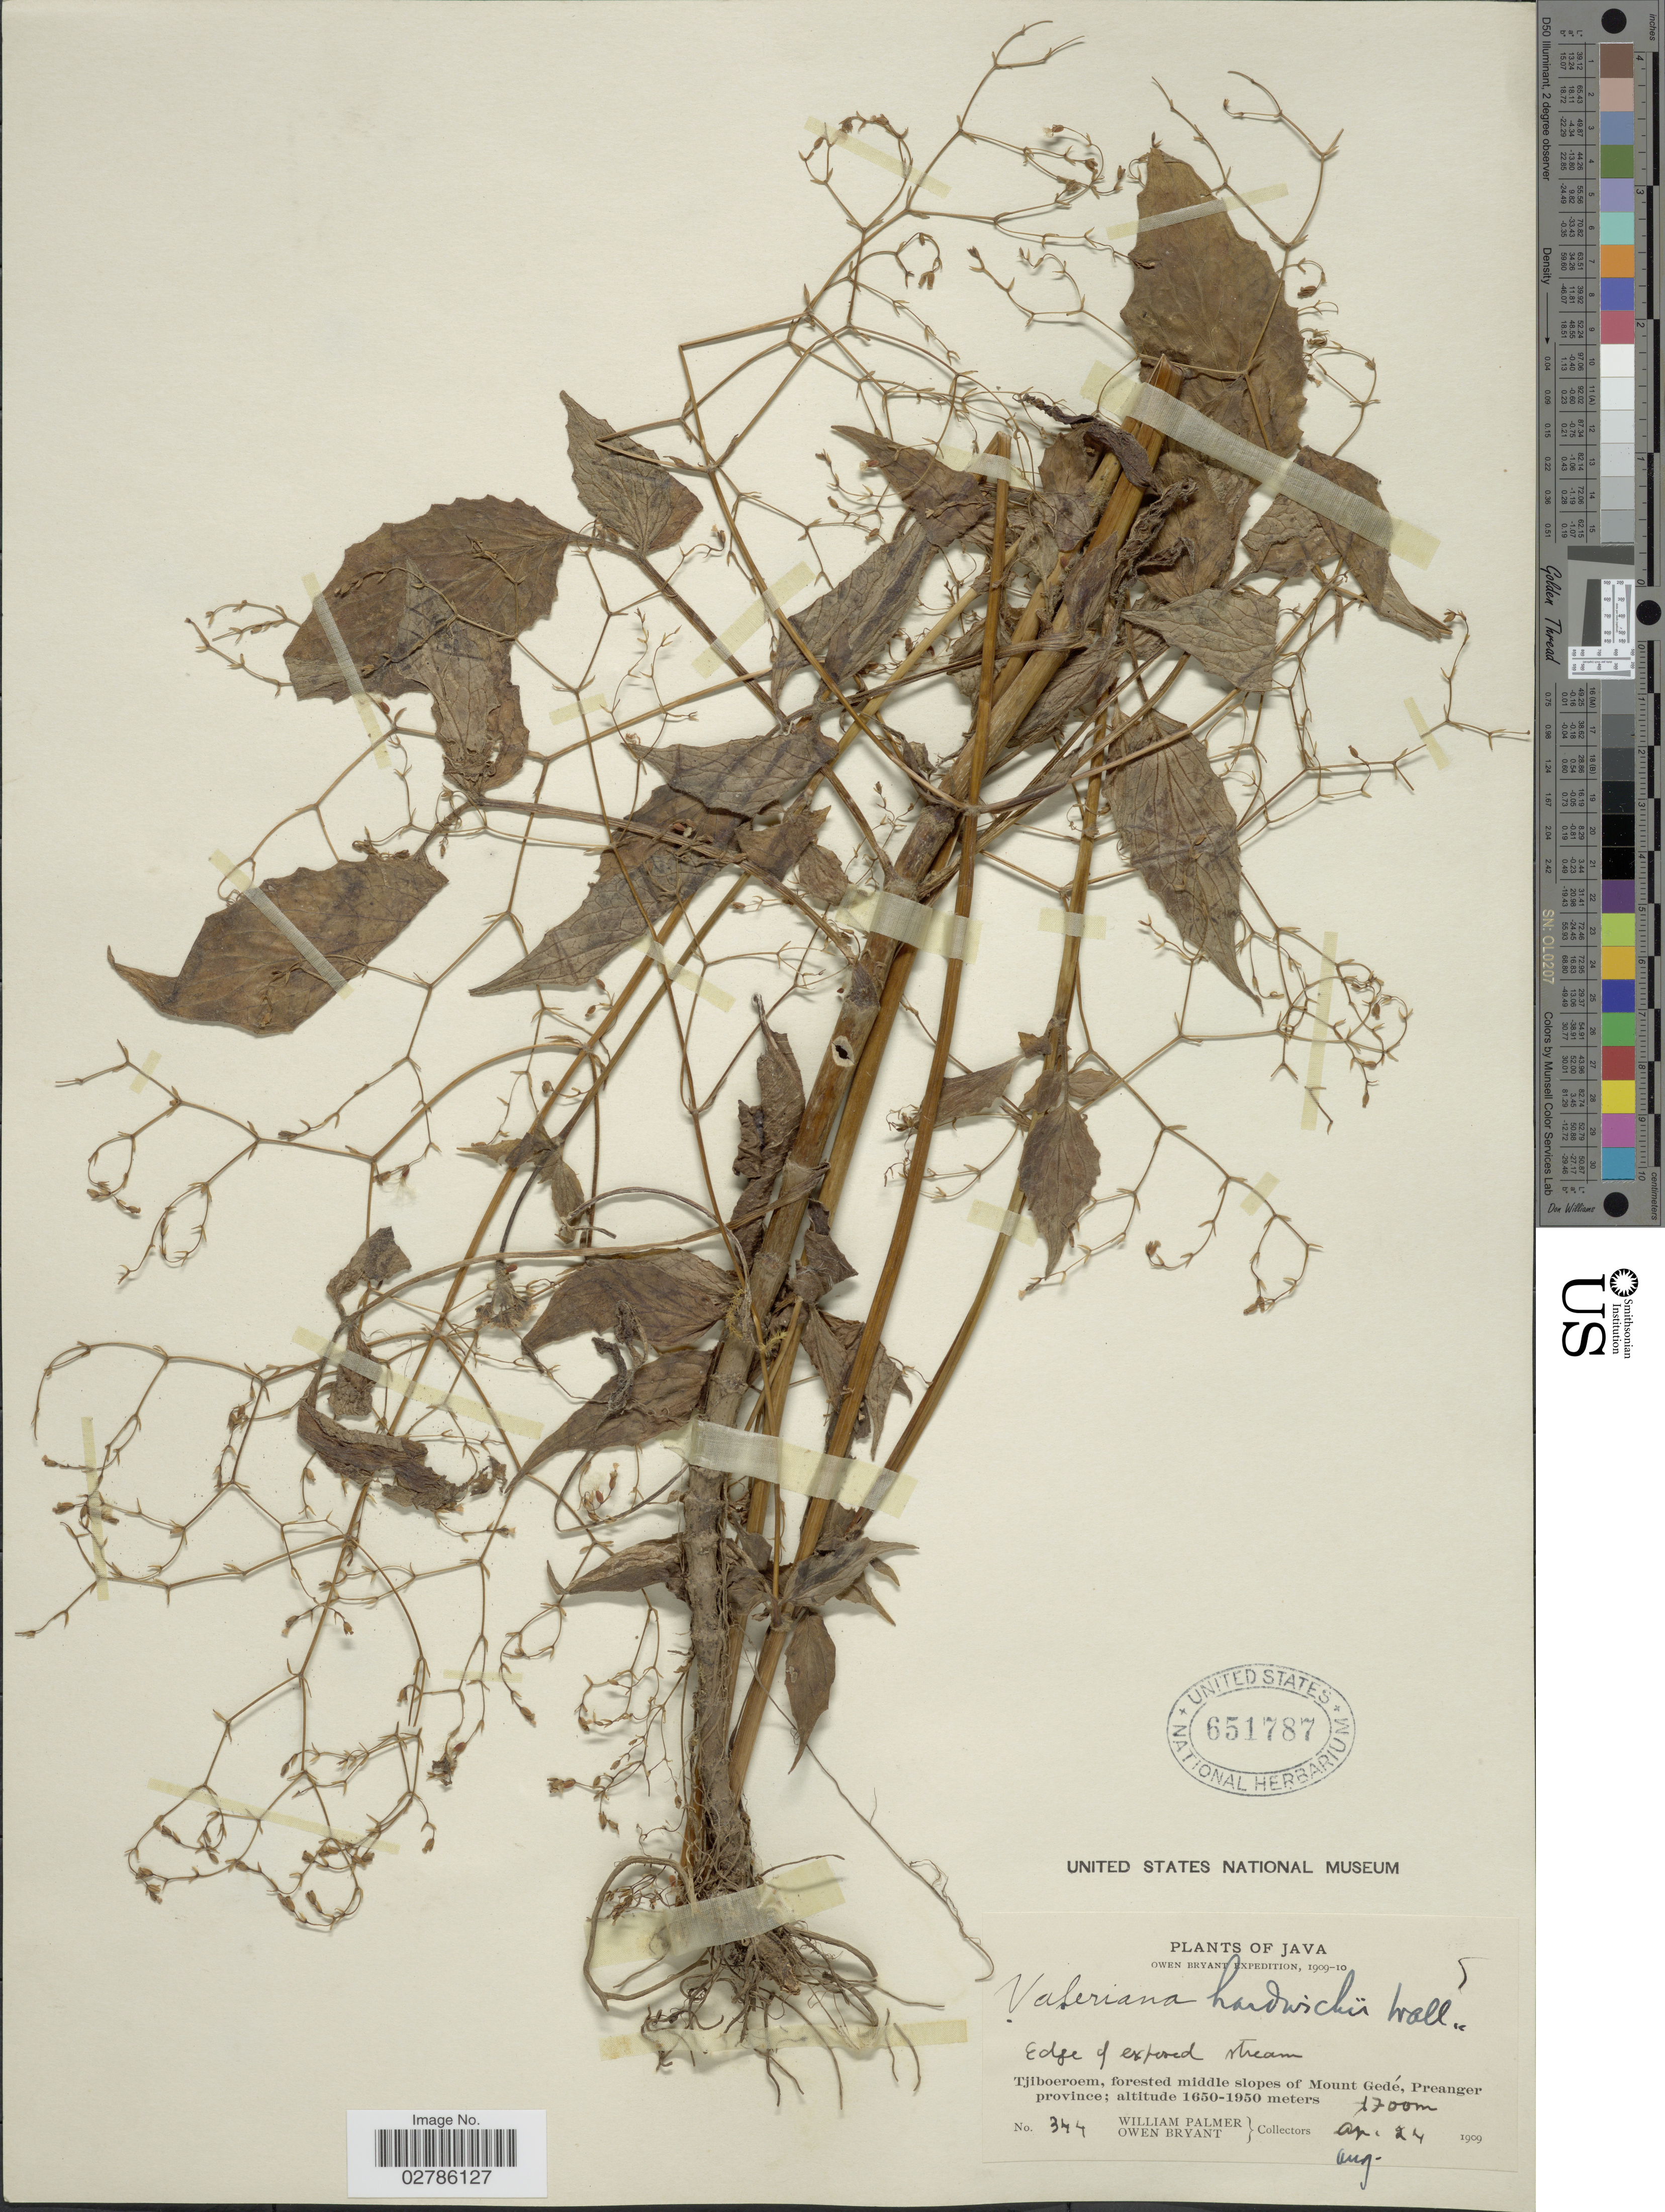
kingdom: Plantae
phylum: Tracheophyta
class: Magnoliopsida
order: Dipsacales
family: Caprifoliaceae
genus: Valeriana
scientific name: Valeriana hardwickii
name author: Wall.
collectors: W. Palmer & O. Bryant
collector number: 344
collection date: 1909-04-24/1909-08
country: Indonesia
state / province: Java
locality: Tjiboeroem, forested middle slopes of Mount Gedé, Preanger province.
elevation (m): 1700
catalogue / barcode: US 651787